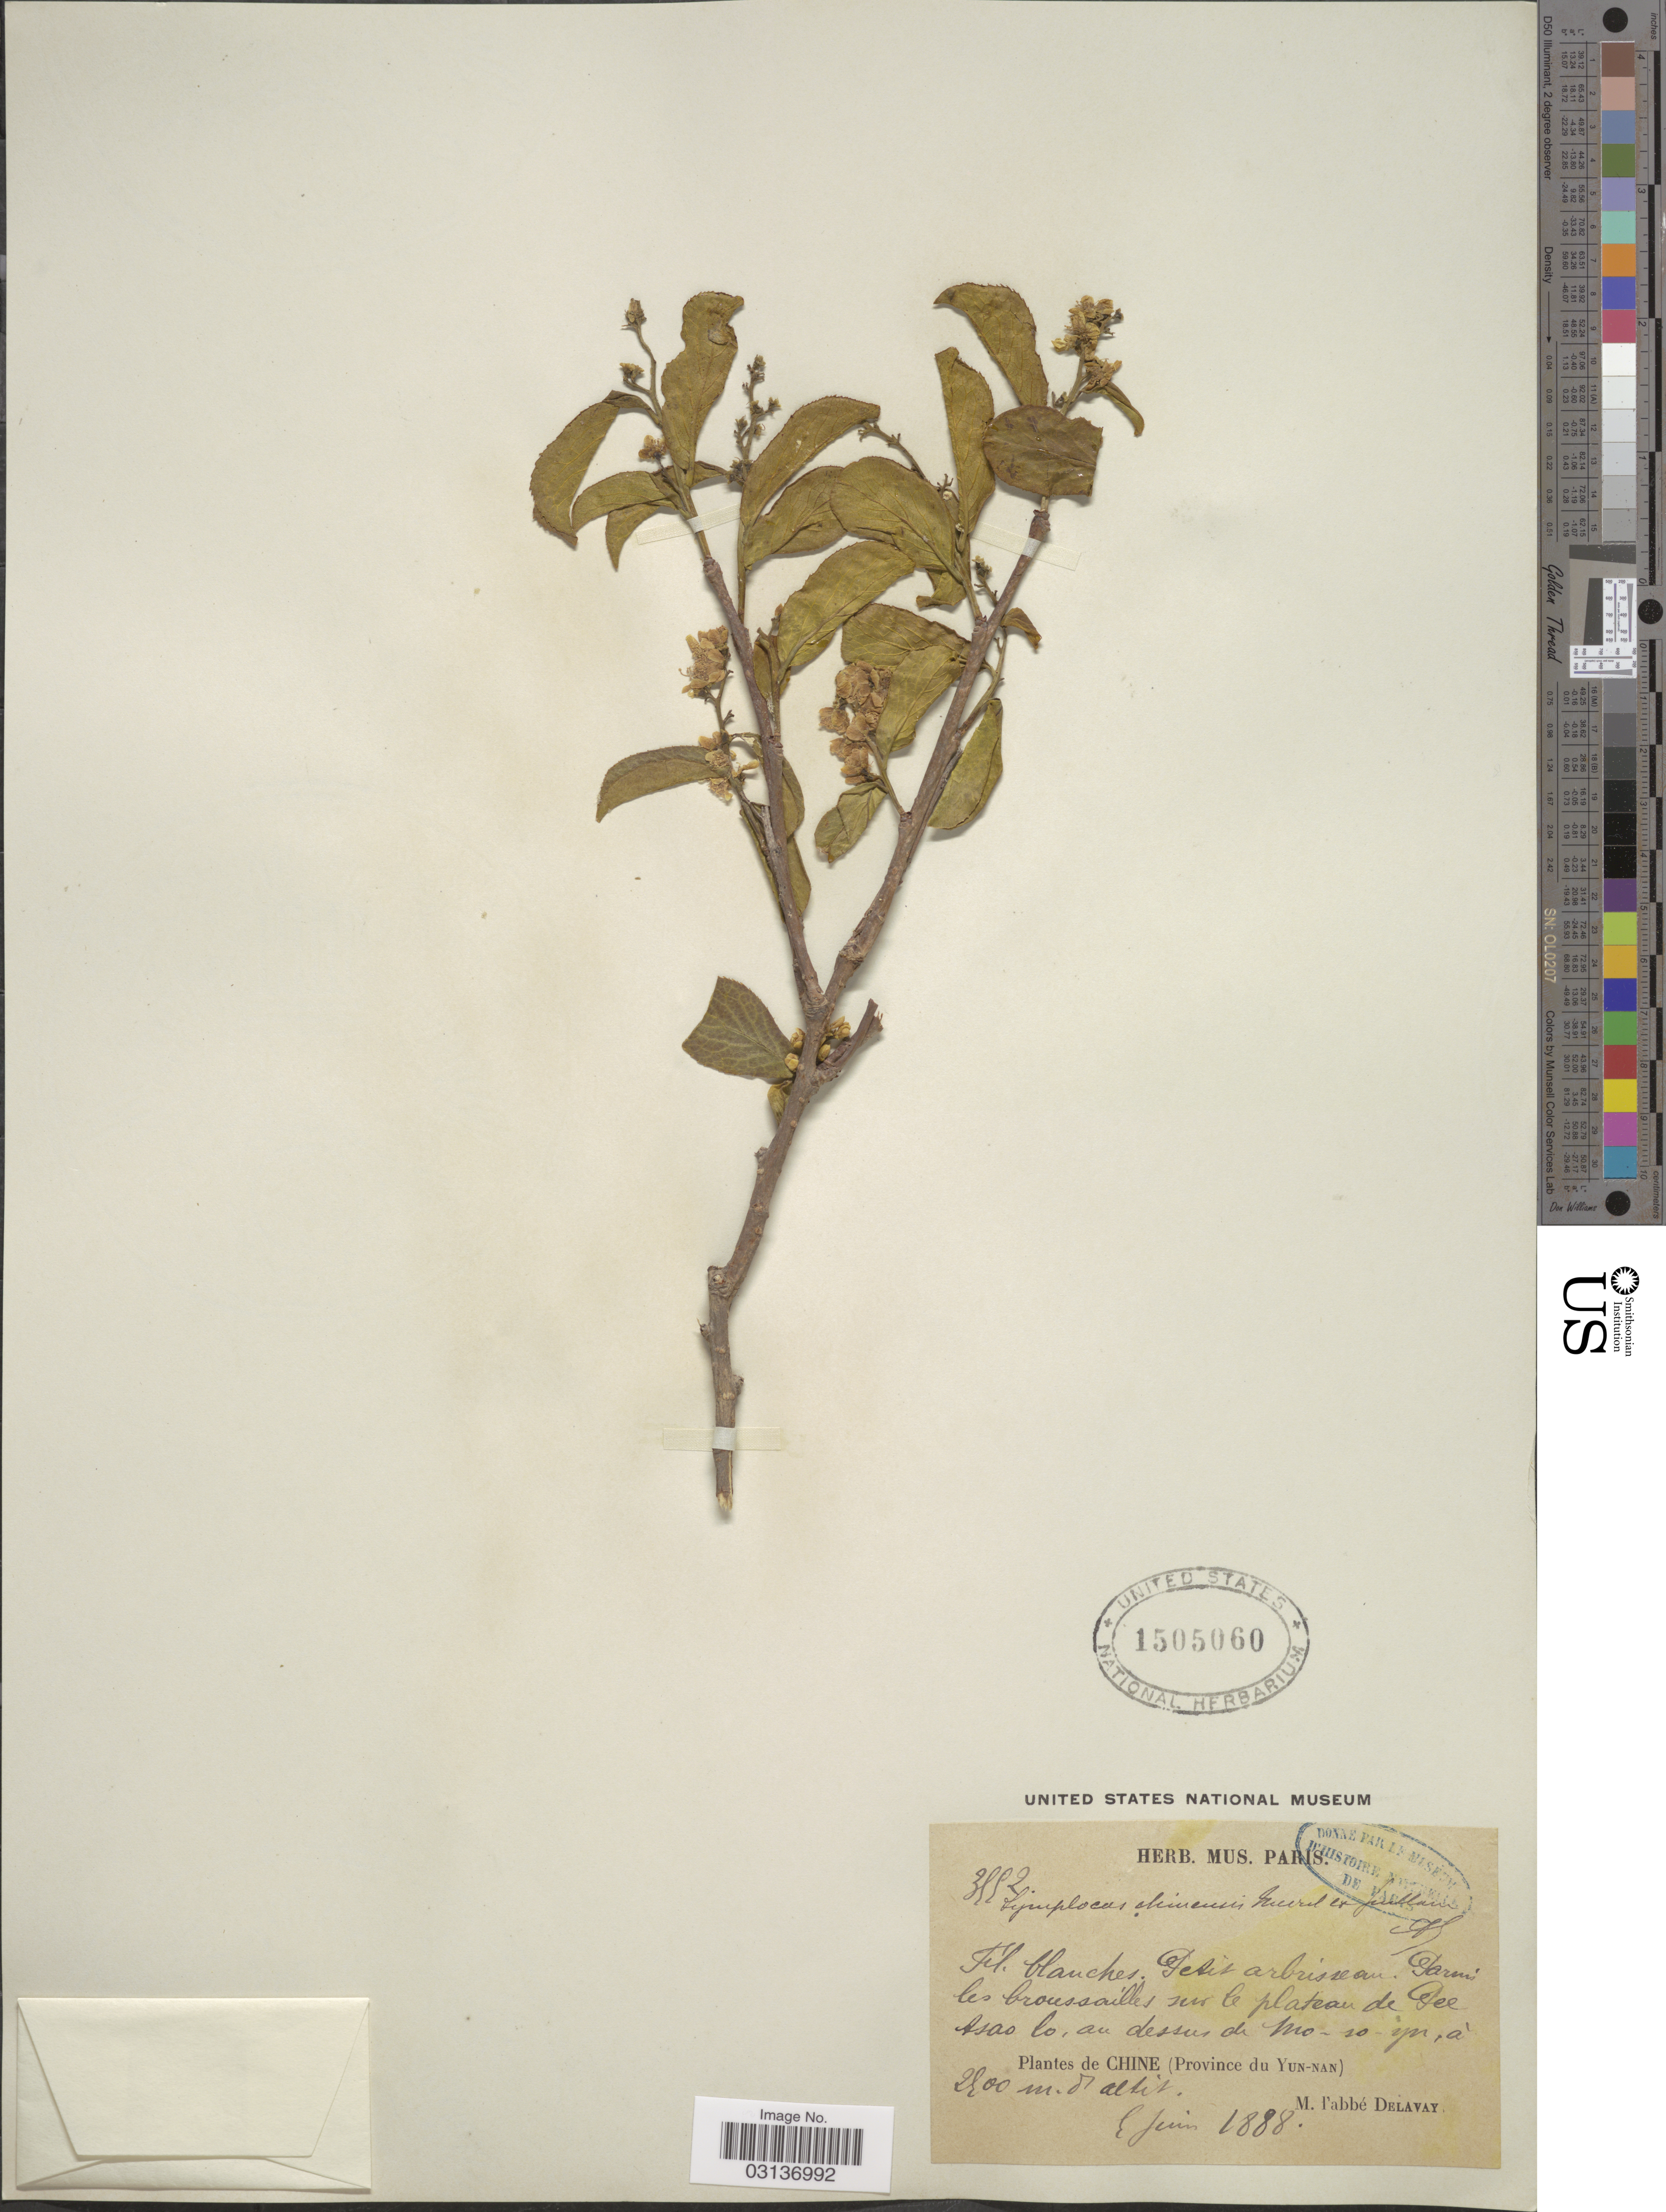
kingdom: Plantae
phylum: Tracheophyta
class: Magnoliopsida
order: Ericales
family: Symplocaceae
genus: Symplocos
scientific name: Symplocos paniculata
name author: Miq.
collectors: P. Delavay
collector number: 3552*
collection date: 1888-06-05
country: China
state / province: Yunnan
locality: Parmiles broussailles sur le plateau de Tee Asao Co, au dessus de Mo-so-yu. [interpreted]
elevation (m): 2500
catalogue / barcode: US 1505060